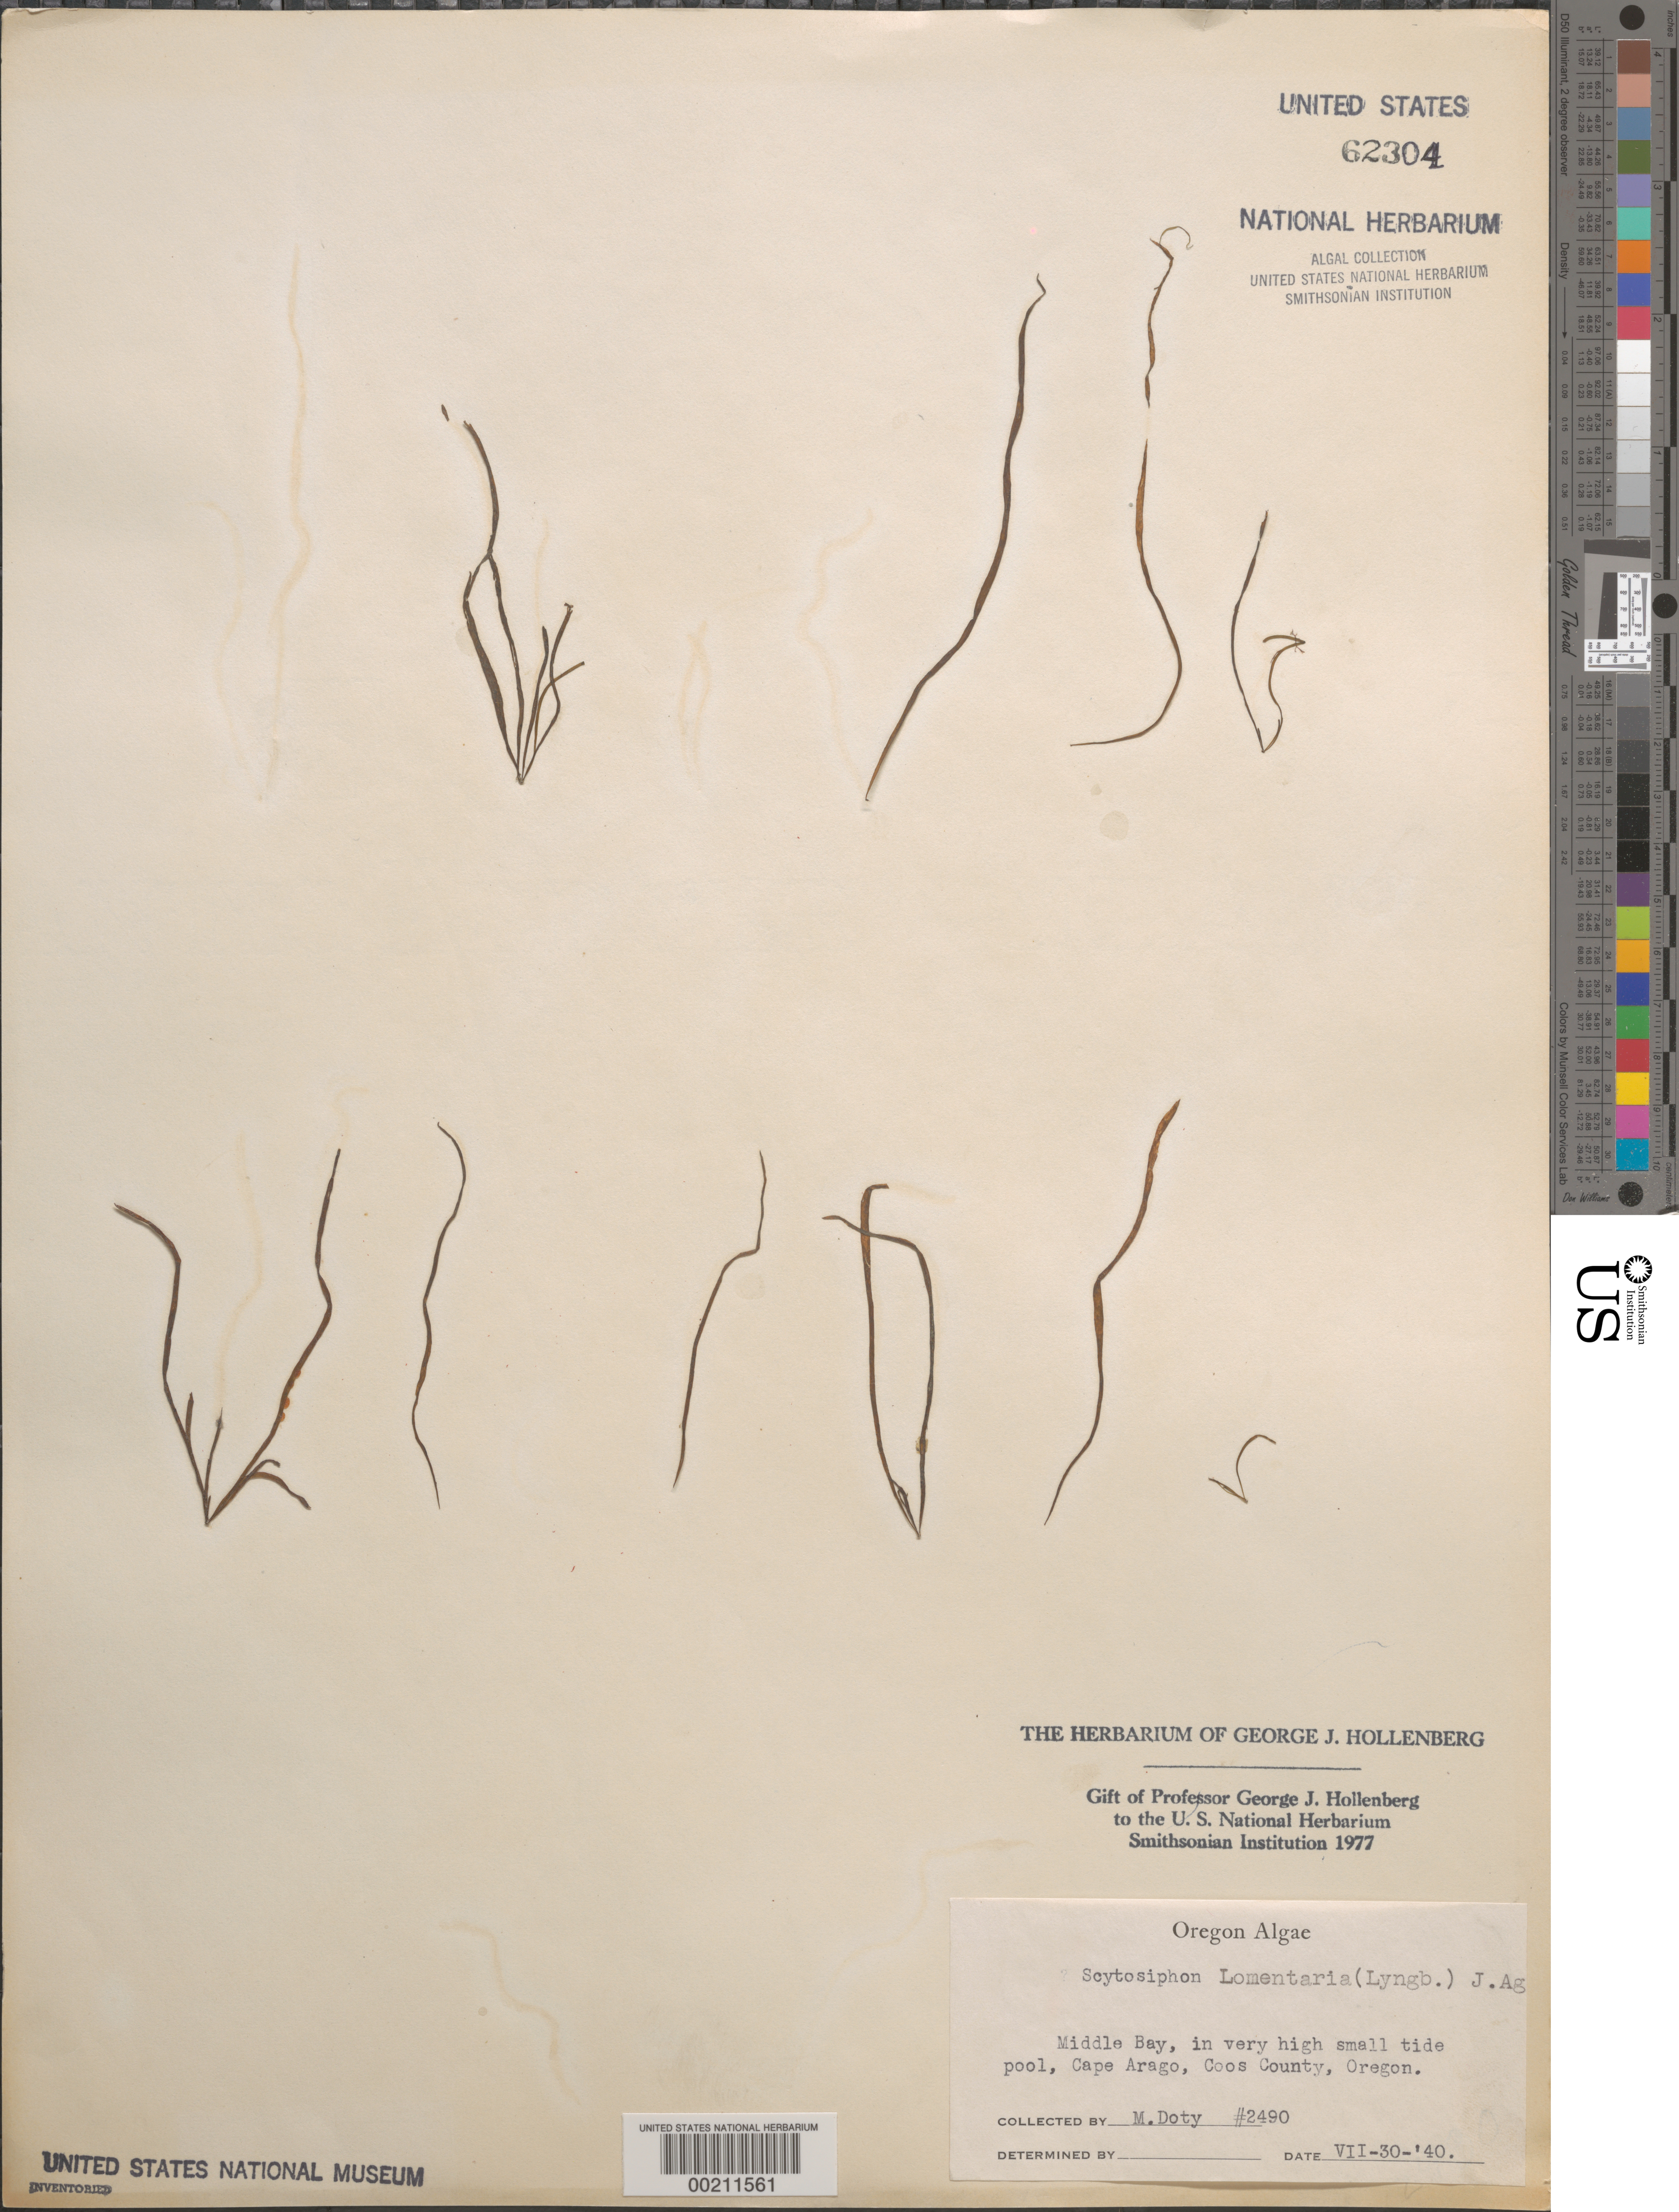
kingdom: Chromista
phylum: Ochrophyta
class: Phaeophyceae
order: Scytosiphonales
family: Scytosiphonaceae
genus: Scytosiphon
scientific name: Scytosiphon lomentaria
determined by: Hollenberg, George J.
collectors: M. S. Doty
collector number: MSD 2490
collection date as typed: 30 Jul 1940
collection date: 1940-07-30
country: United States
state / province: Oregon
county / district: Coos County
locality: Middle Bay, Cape Arago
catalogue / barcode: US 62304